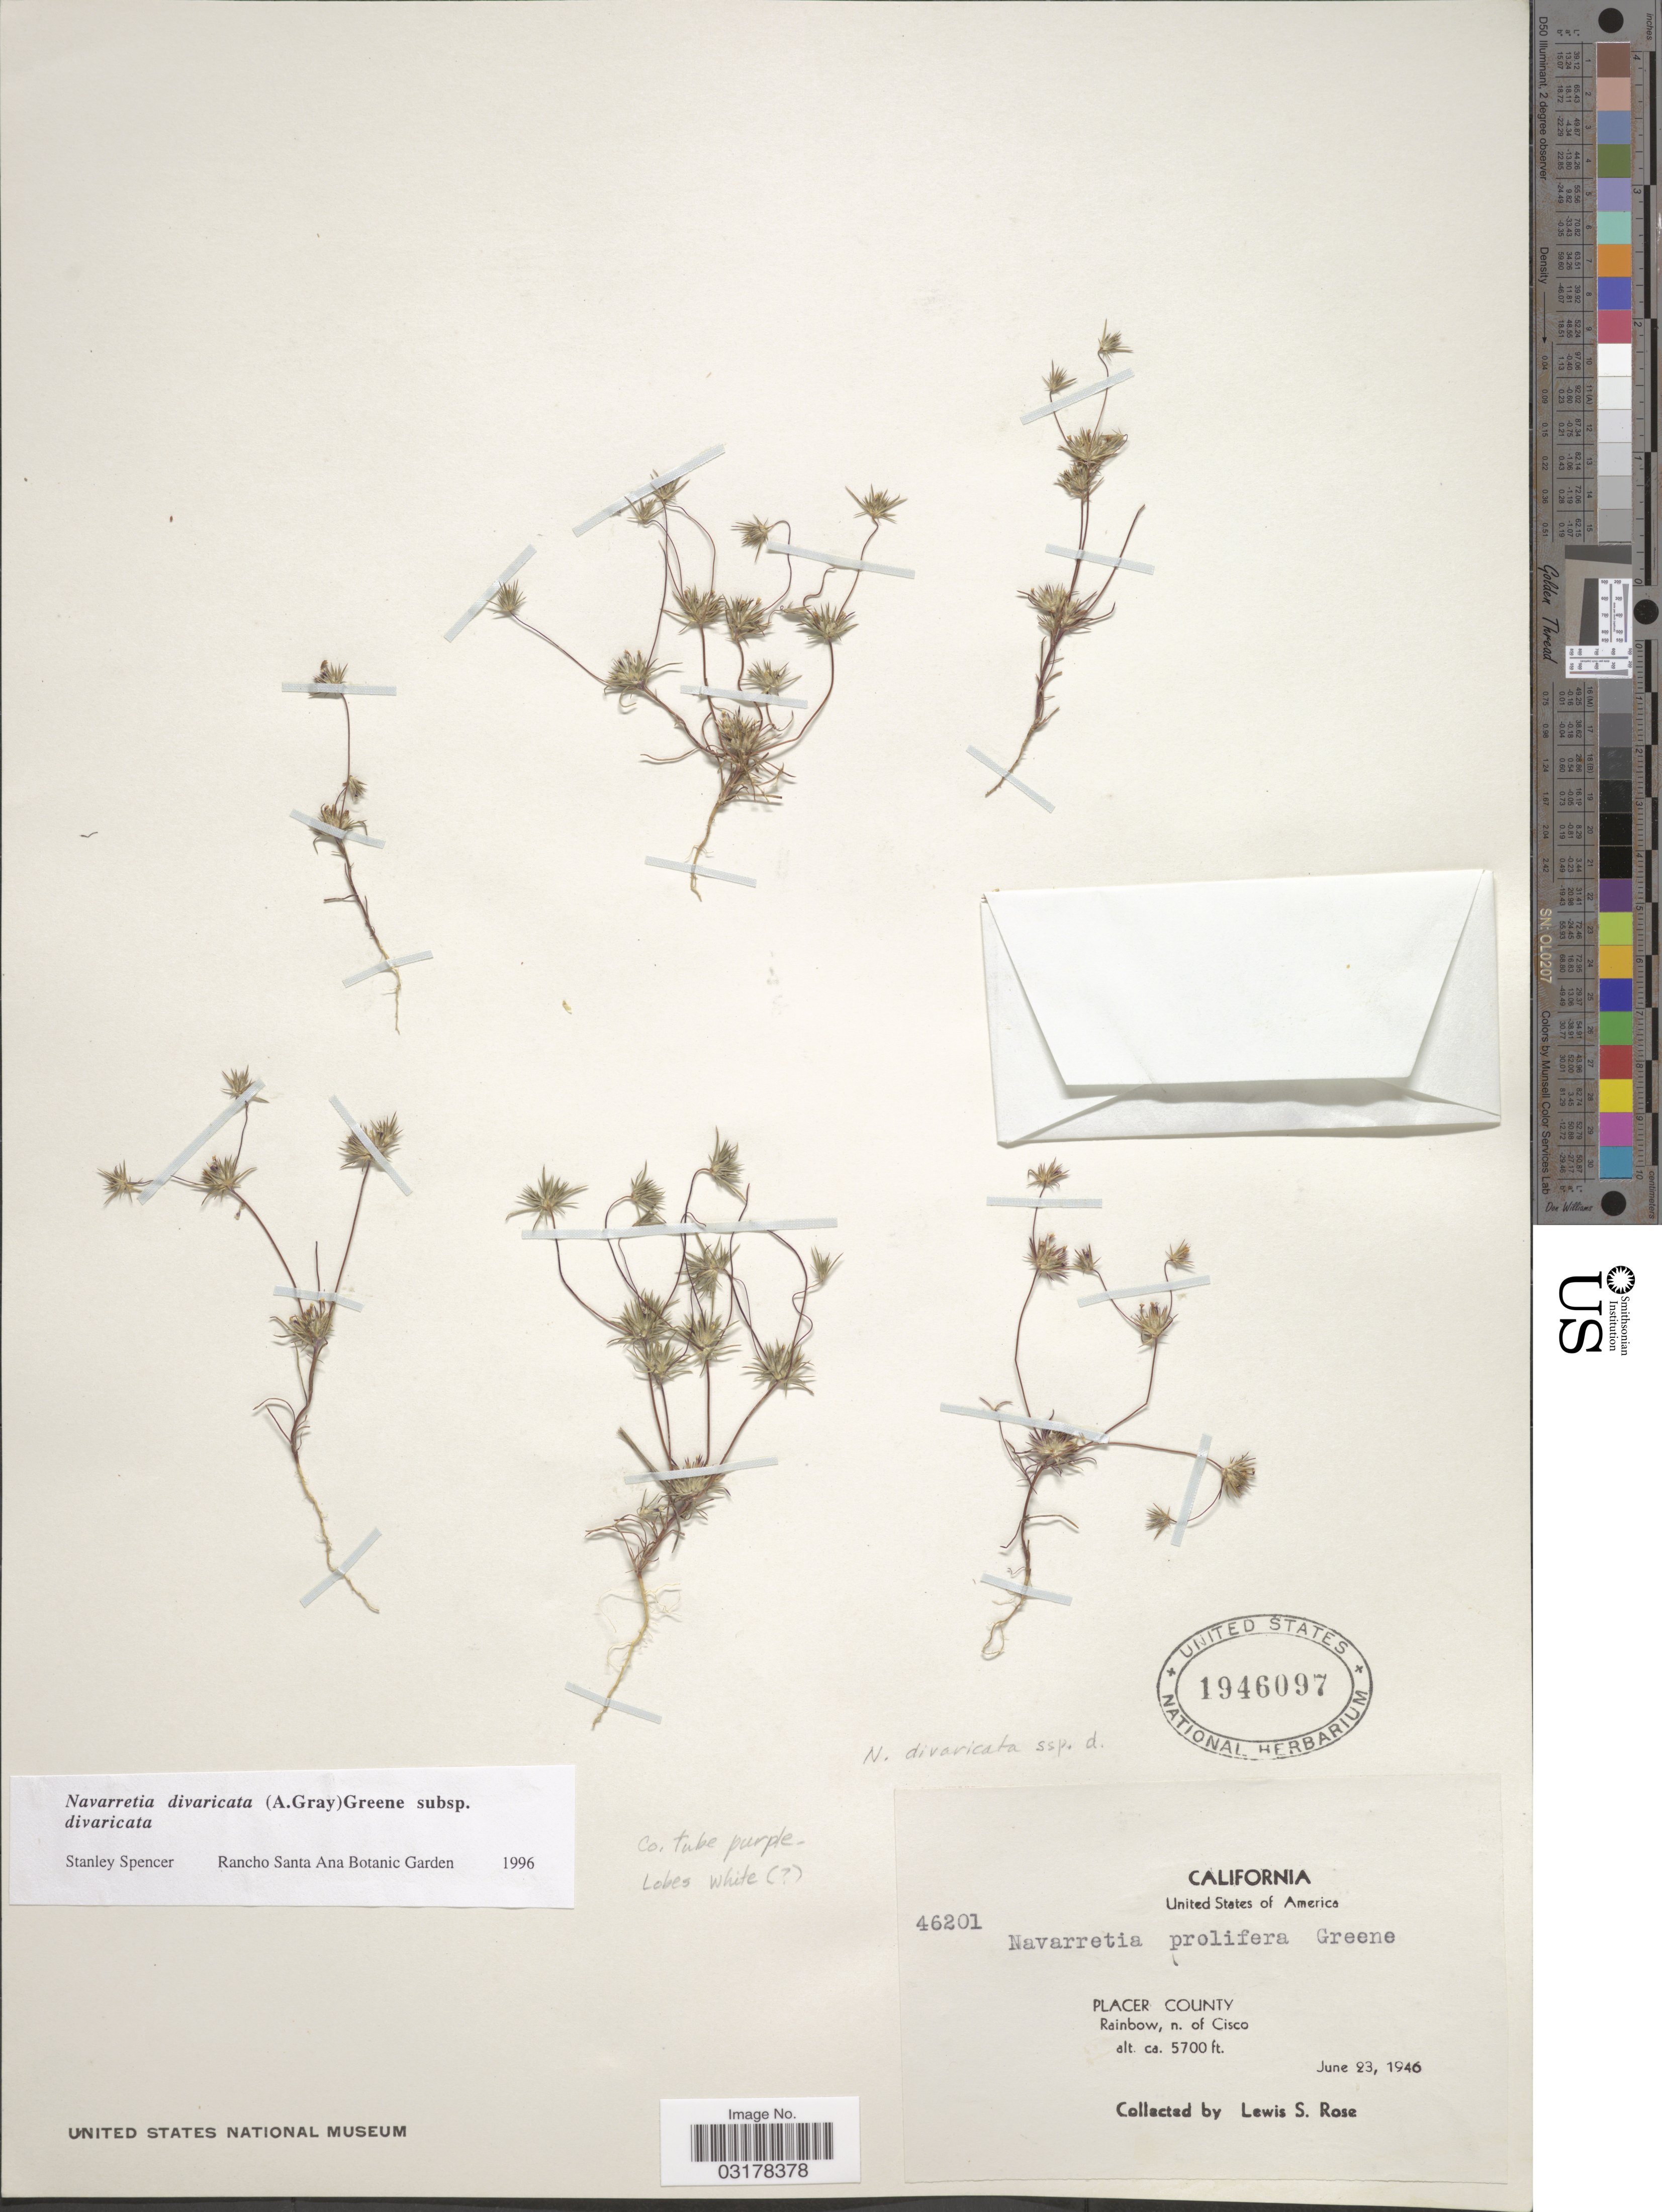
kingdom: Plantae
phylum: Tracheophyta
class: Magnoliopsida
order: Ericales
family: Polemoniaceae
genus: Navarretia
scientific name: Navarretia divaricata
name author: S.W. Greene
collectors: L. S. Rose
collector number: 46201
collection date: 1946-06-23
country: United States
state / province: California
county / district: Placer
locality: Placer County. Rainbow, n. of Cisco.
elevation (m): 1737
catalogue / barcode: US 1946097